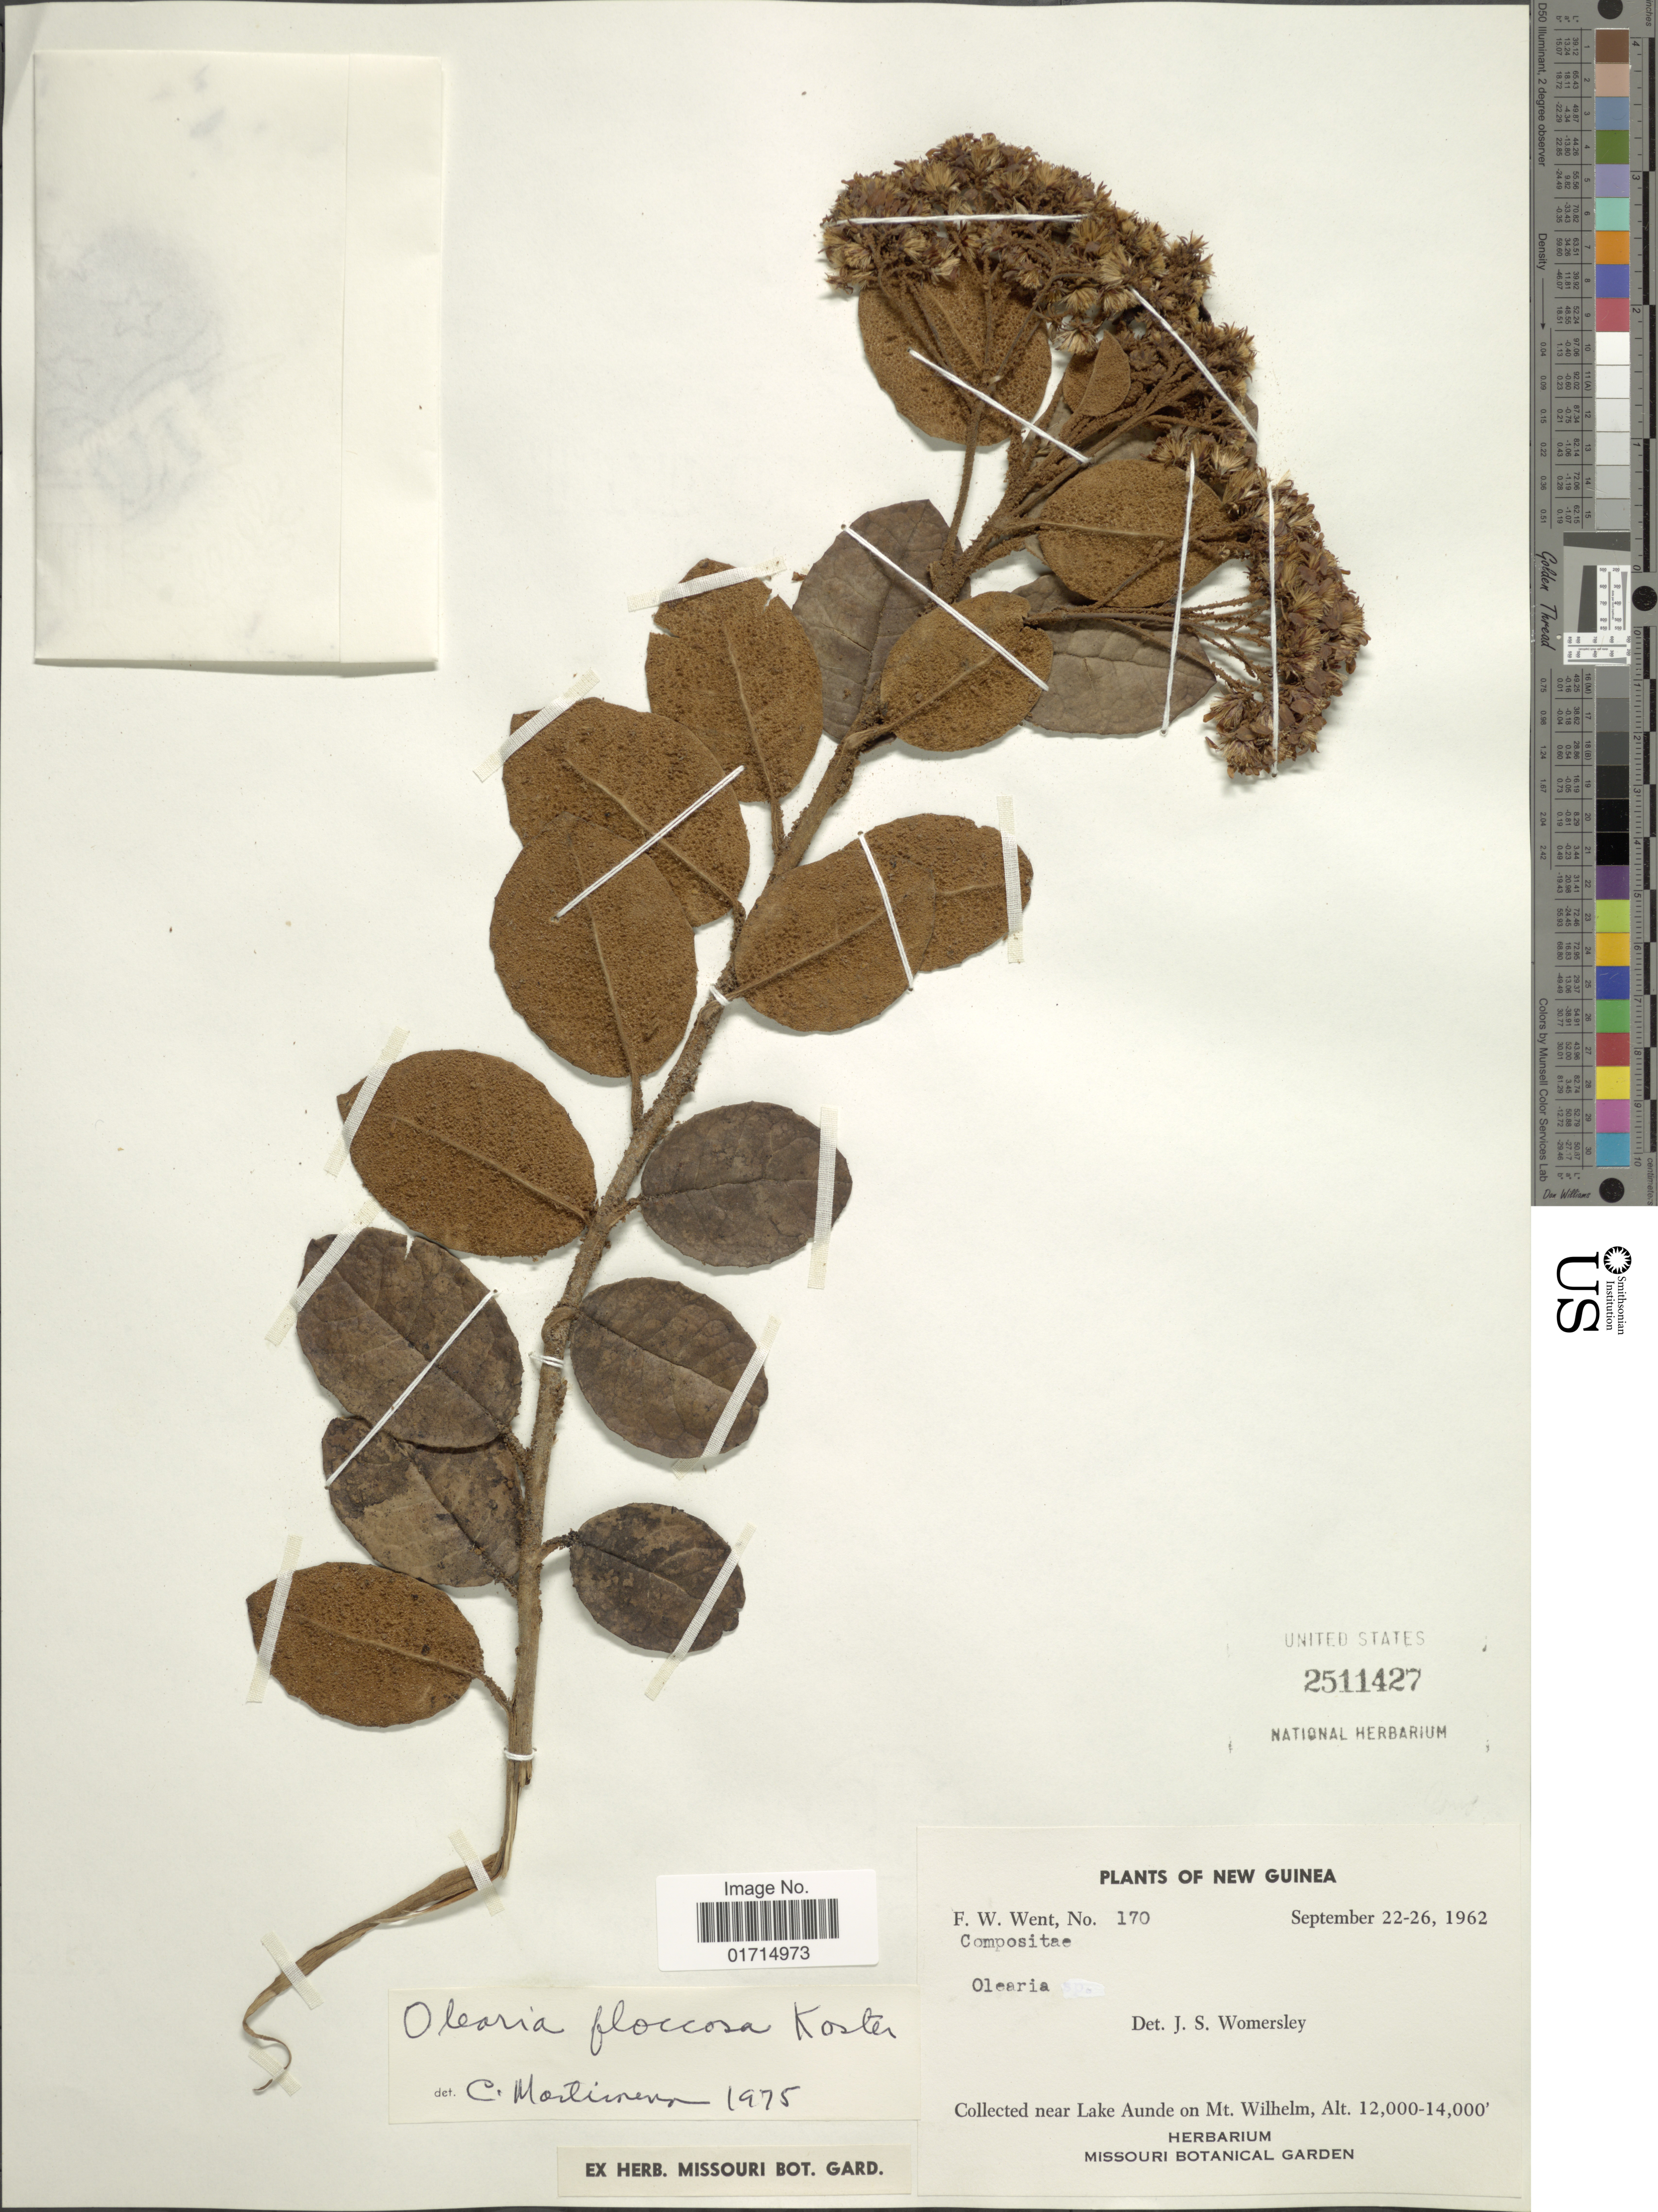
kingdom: Plantae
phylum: Tracheophyta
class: Magnoliopsida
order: Asterales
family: Asteraceae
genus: Olearia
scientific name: Olearia floccosa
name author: Koster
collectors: F. W. Went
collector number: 170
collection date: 1962-09-22/1962-09-26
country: Papua New Guinea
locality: New Guinea. near Lake Aunde on Mt. Wilhelm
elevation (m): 3658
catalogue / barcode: US 2511427